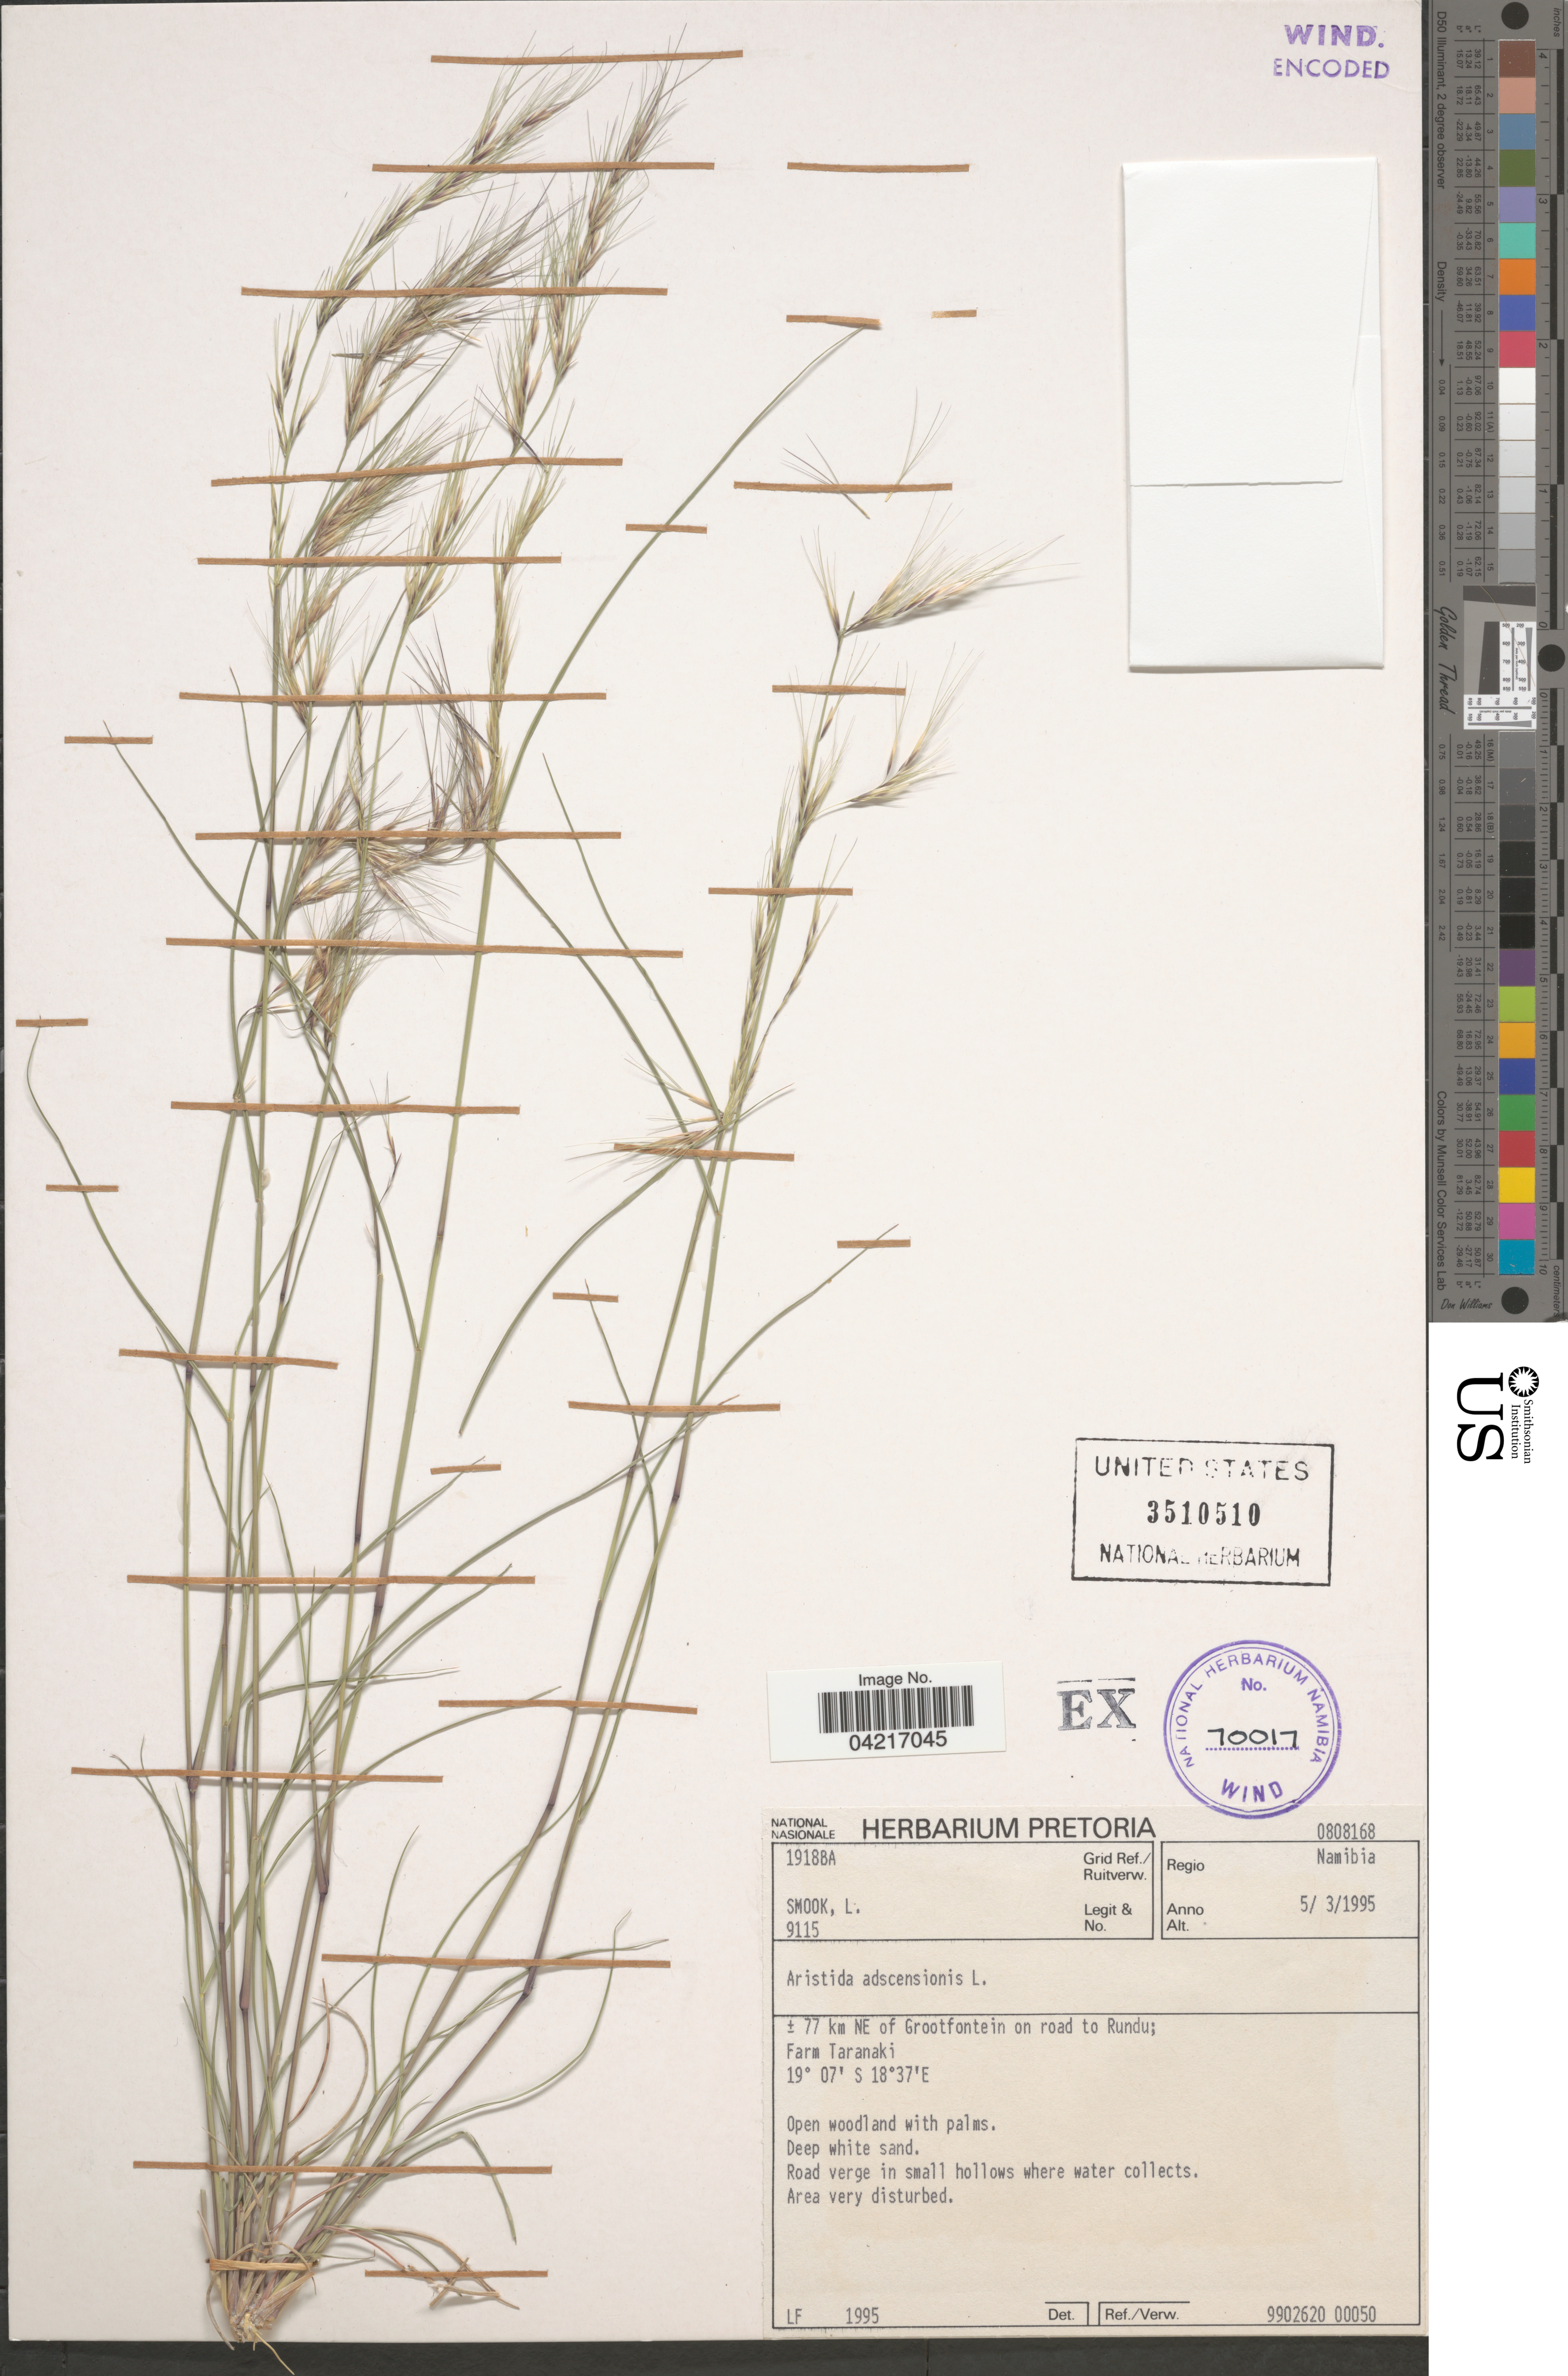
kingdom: Plantae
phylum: Tracheophyta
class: Liliopsida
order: Poales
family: Poaceae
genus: Aristida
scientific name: Aristida adscensionis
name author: L.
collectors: L. Smook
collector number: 9115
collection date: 1995-03-05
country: Namibia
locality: Grid. Ref./Ruitverw. 1918BA. Regio Namibia. ±77 km NE of Grootfontein on road to Rundu; Farm Taranaki.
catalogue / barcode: US 3510510